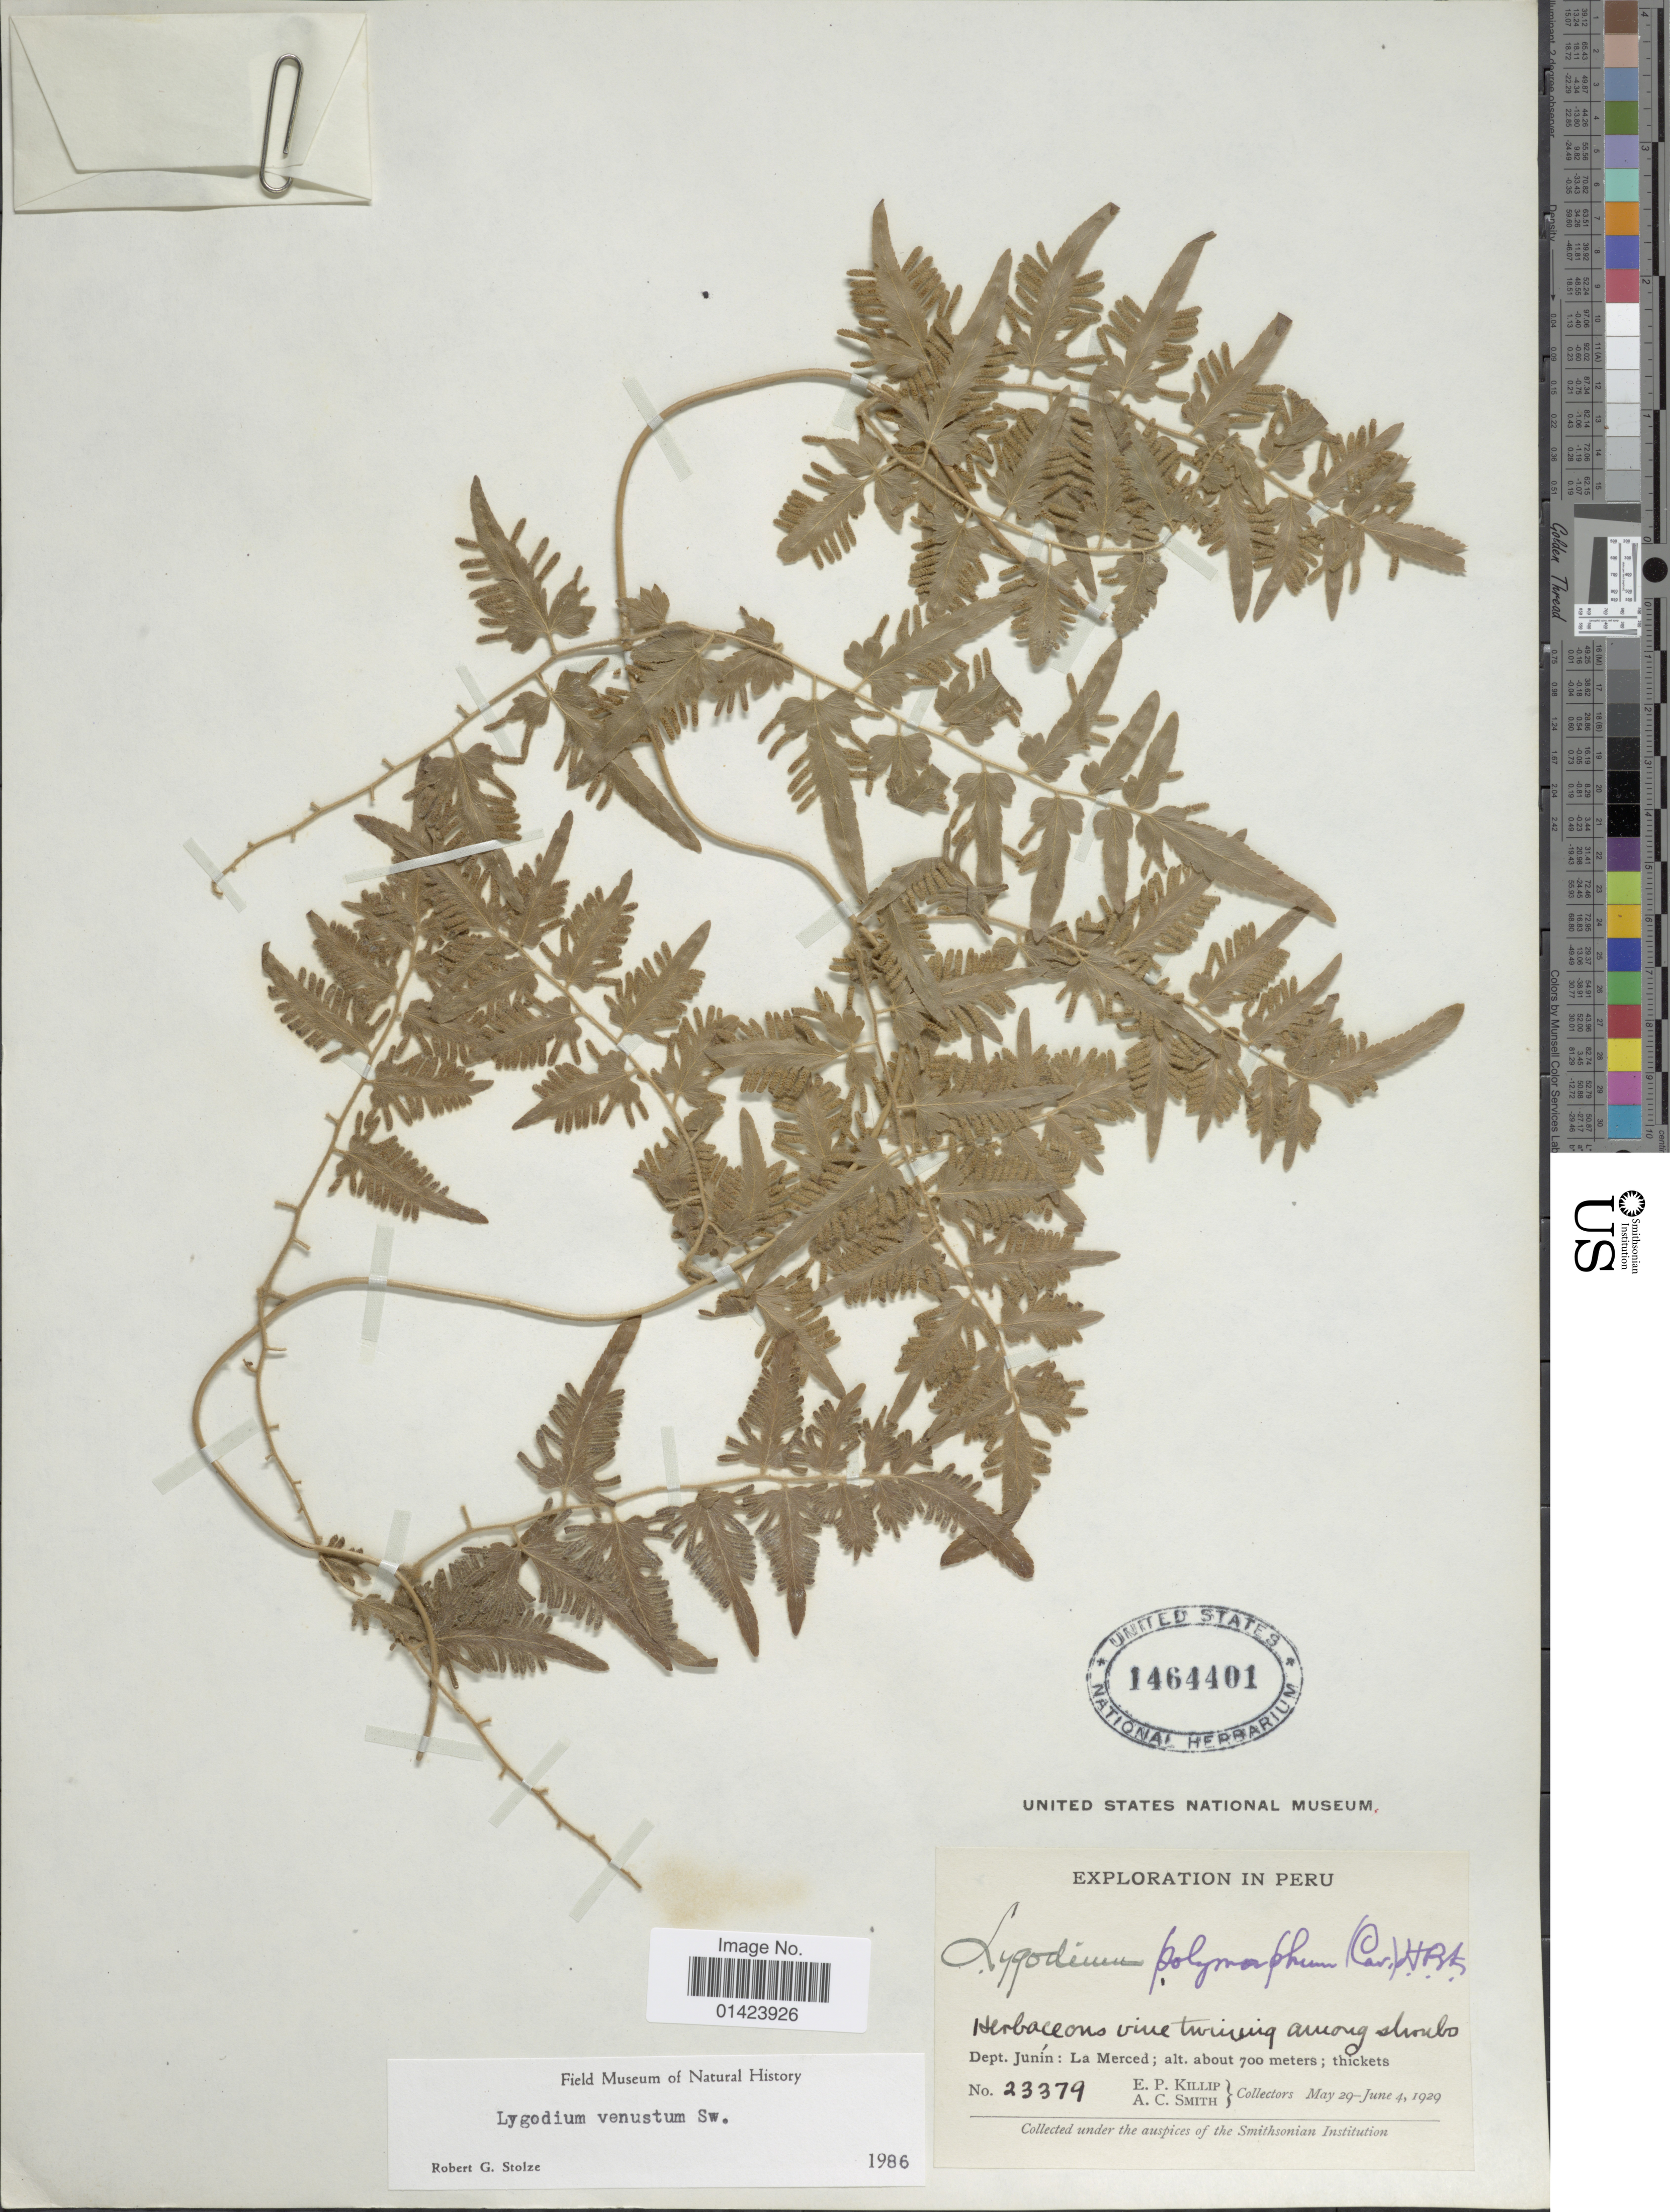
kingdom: Plantae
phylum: Tracheophyta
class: Polypodiopsida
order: Schizaeales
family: Lygodiaceae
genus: Lygodium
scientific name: Lygodium venustum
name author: Sw.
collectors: E. P. Killip & A. C. Smith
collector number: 23379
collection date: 1929-05-29/1929-06-04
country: Peru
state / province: Junín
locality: Dept. Junín: La Merced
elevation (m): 700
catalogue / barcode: US 1464401